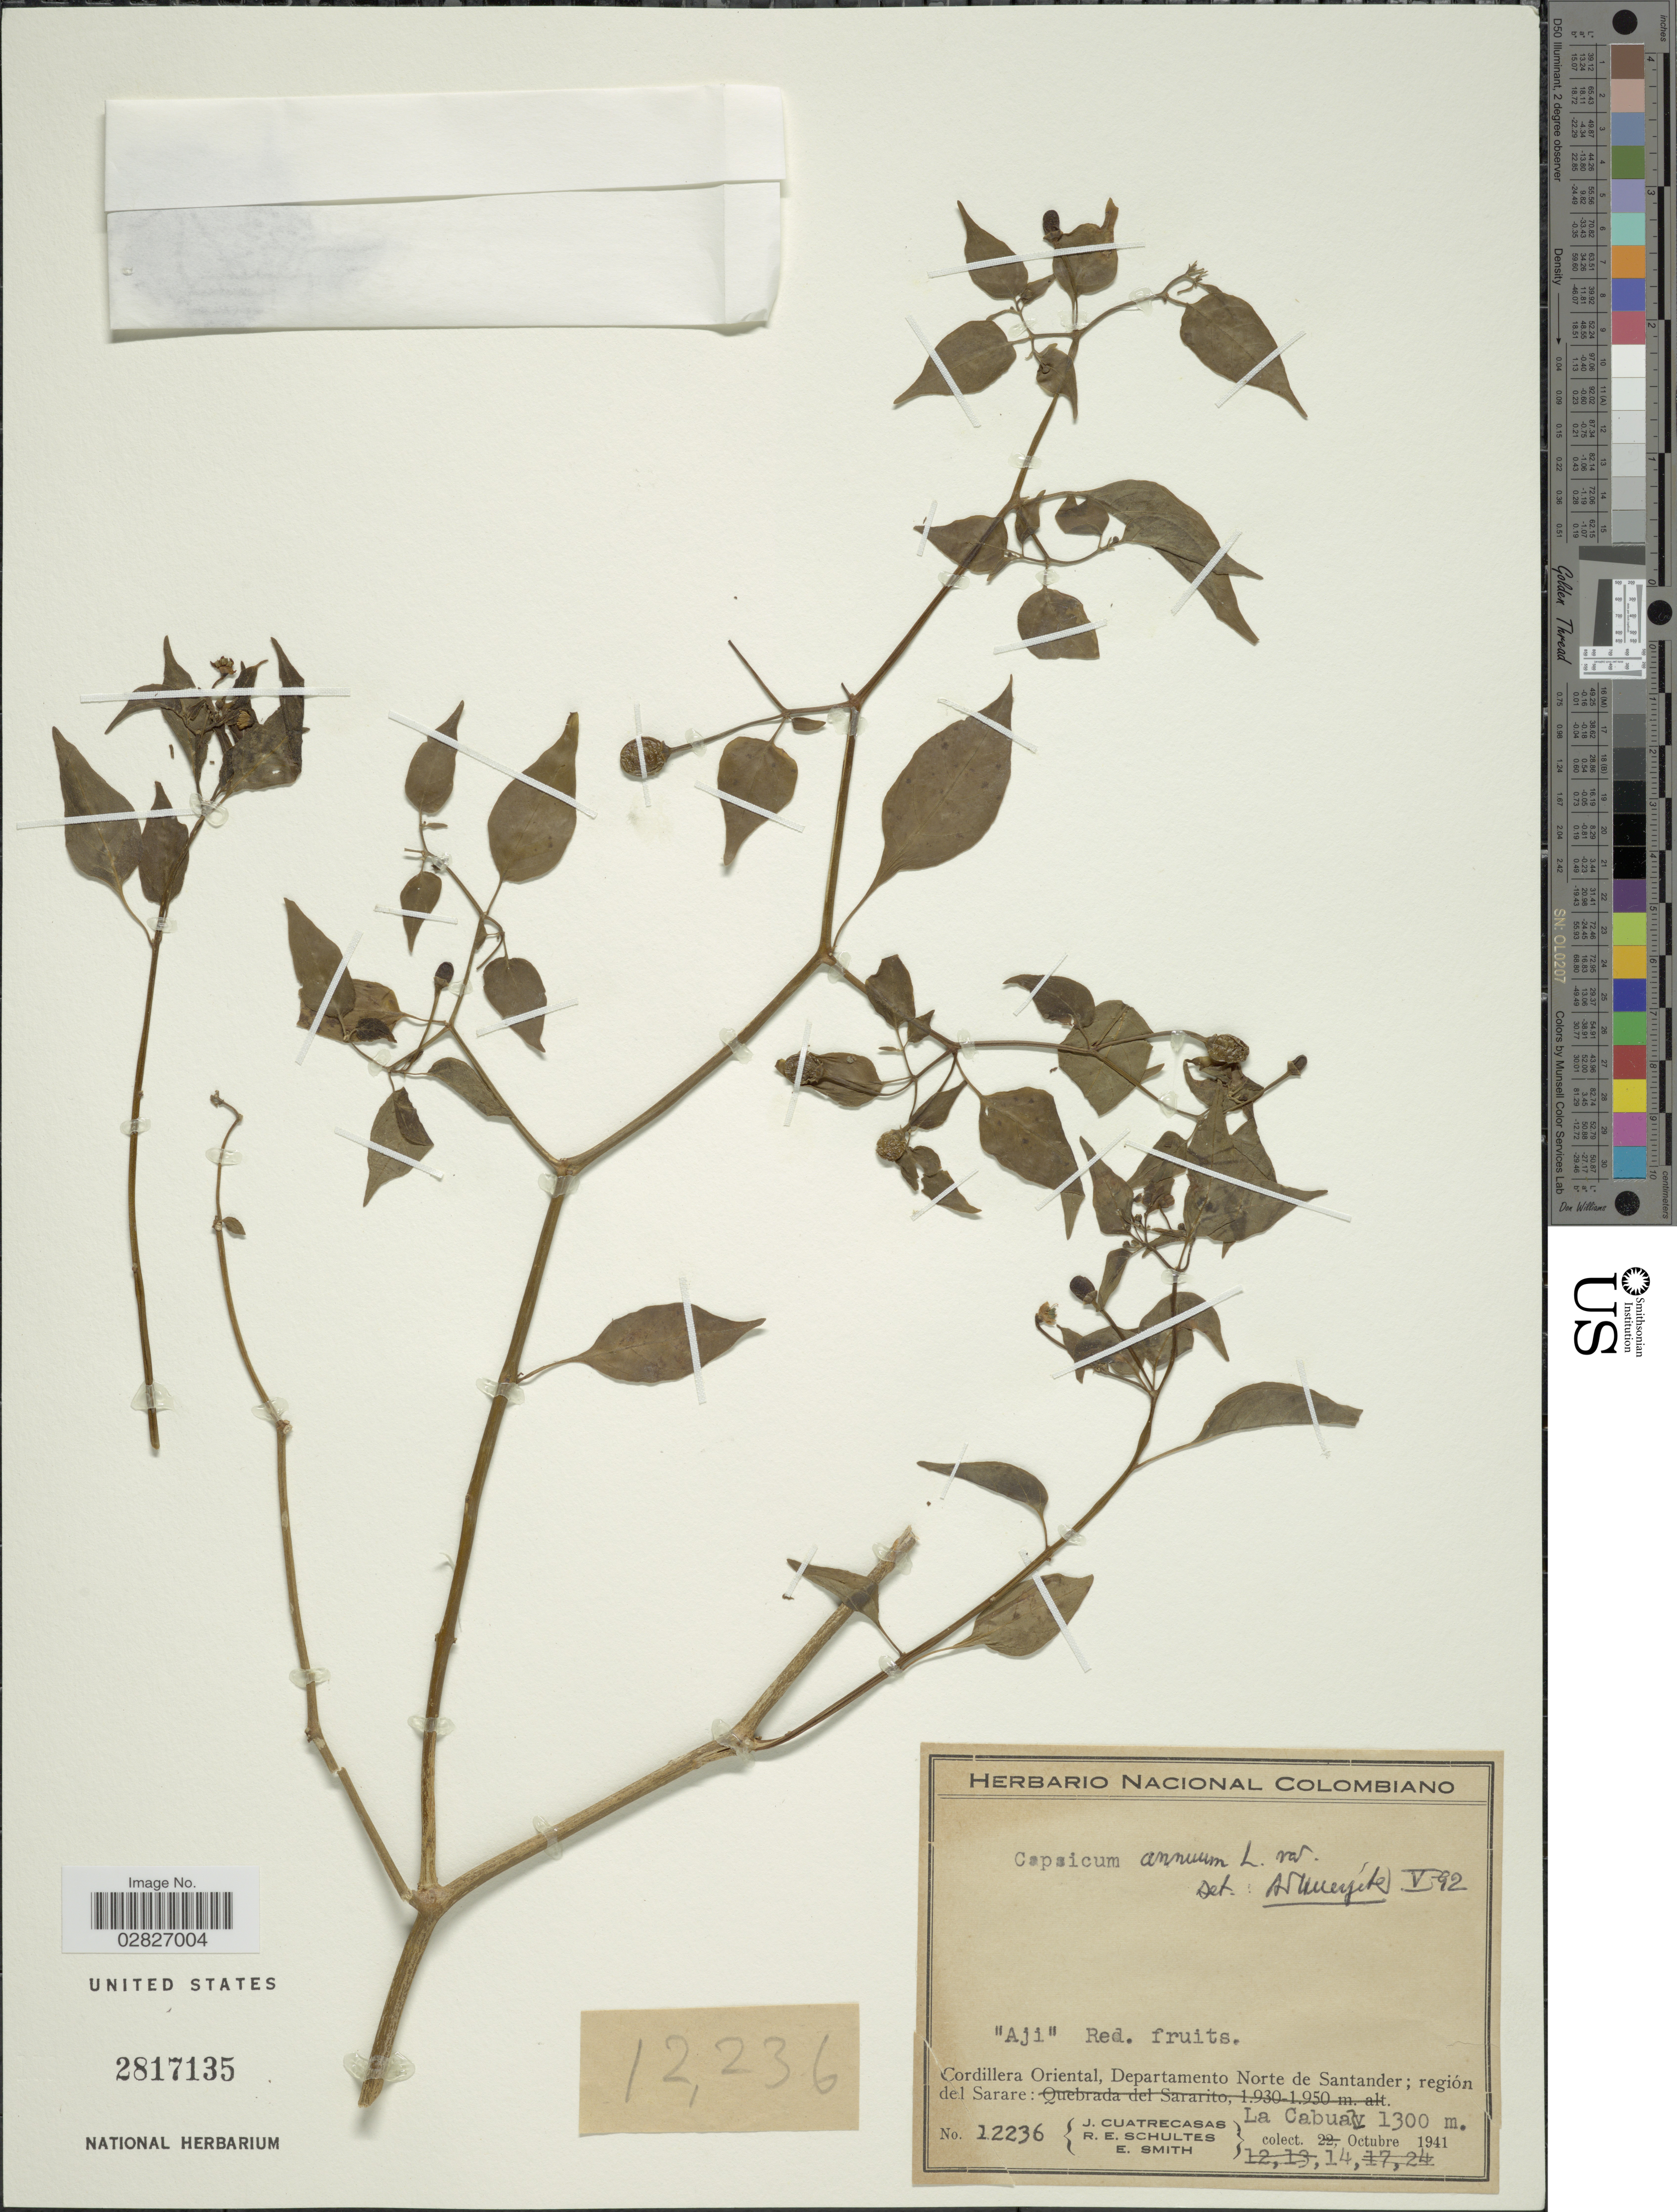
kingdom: Plantae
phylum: Tracheophyta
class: Magnoliopsida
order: Solanales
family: Solanaceae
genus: Capsicum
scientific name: Capsicum annuum 'Habanero'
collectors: J. Cuatrecasas, R. E. Schultes & E. Smith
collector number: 12236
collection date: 1941-10-14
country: Colombia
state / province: Norte de Santander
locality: Cordillera Oriental, Departamento Norte de Santander, región del Sarare, La Cabuay.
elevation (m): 1300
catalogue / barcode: US 2817135